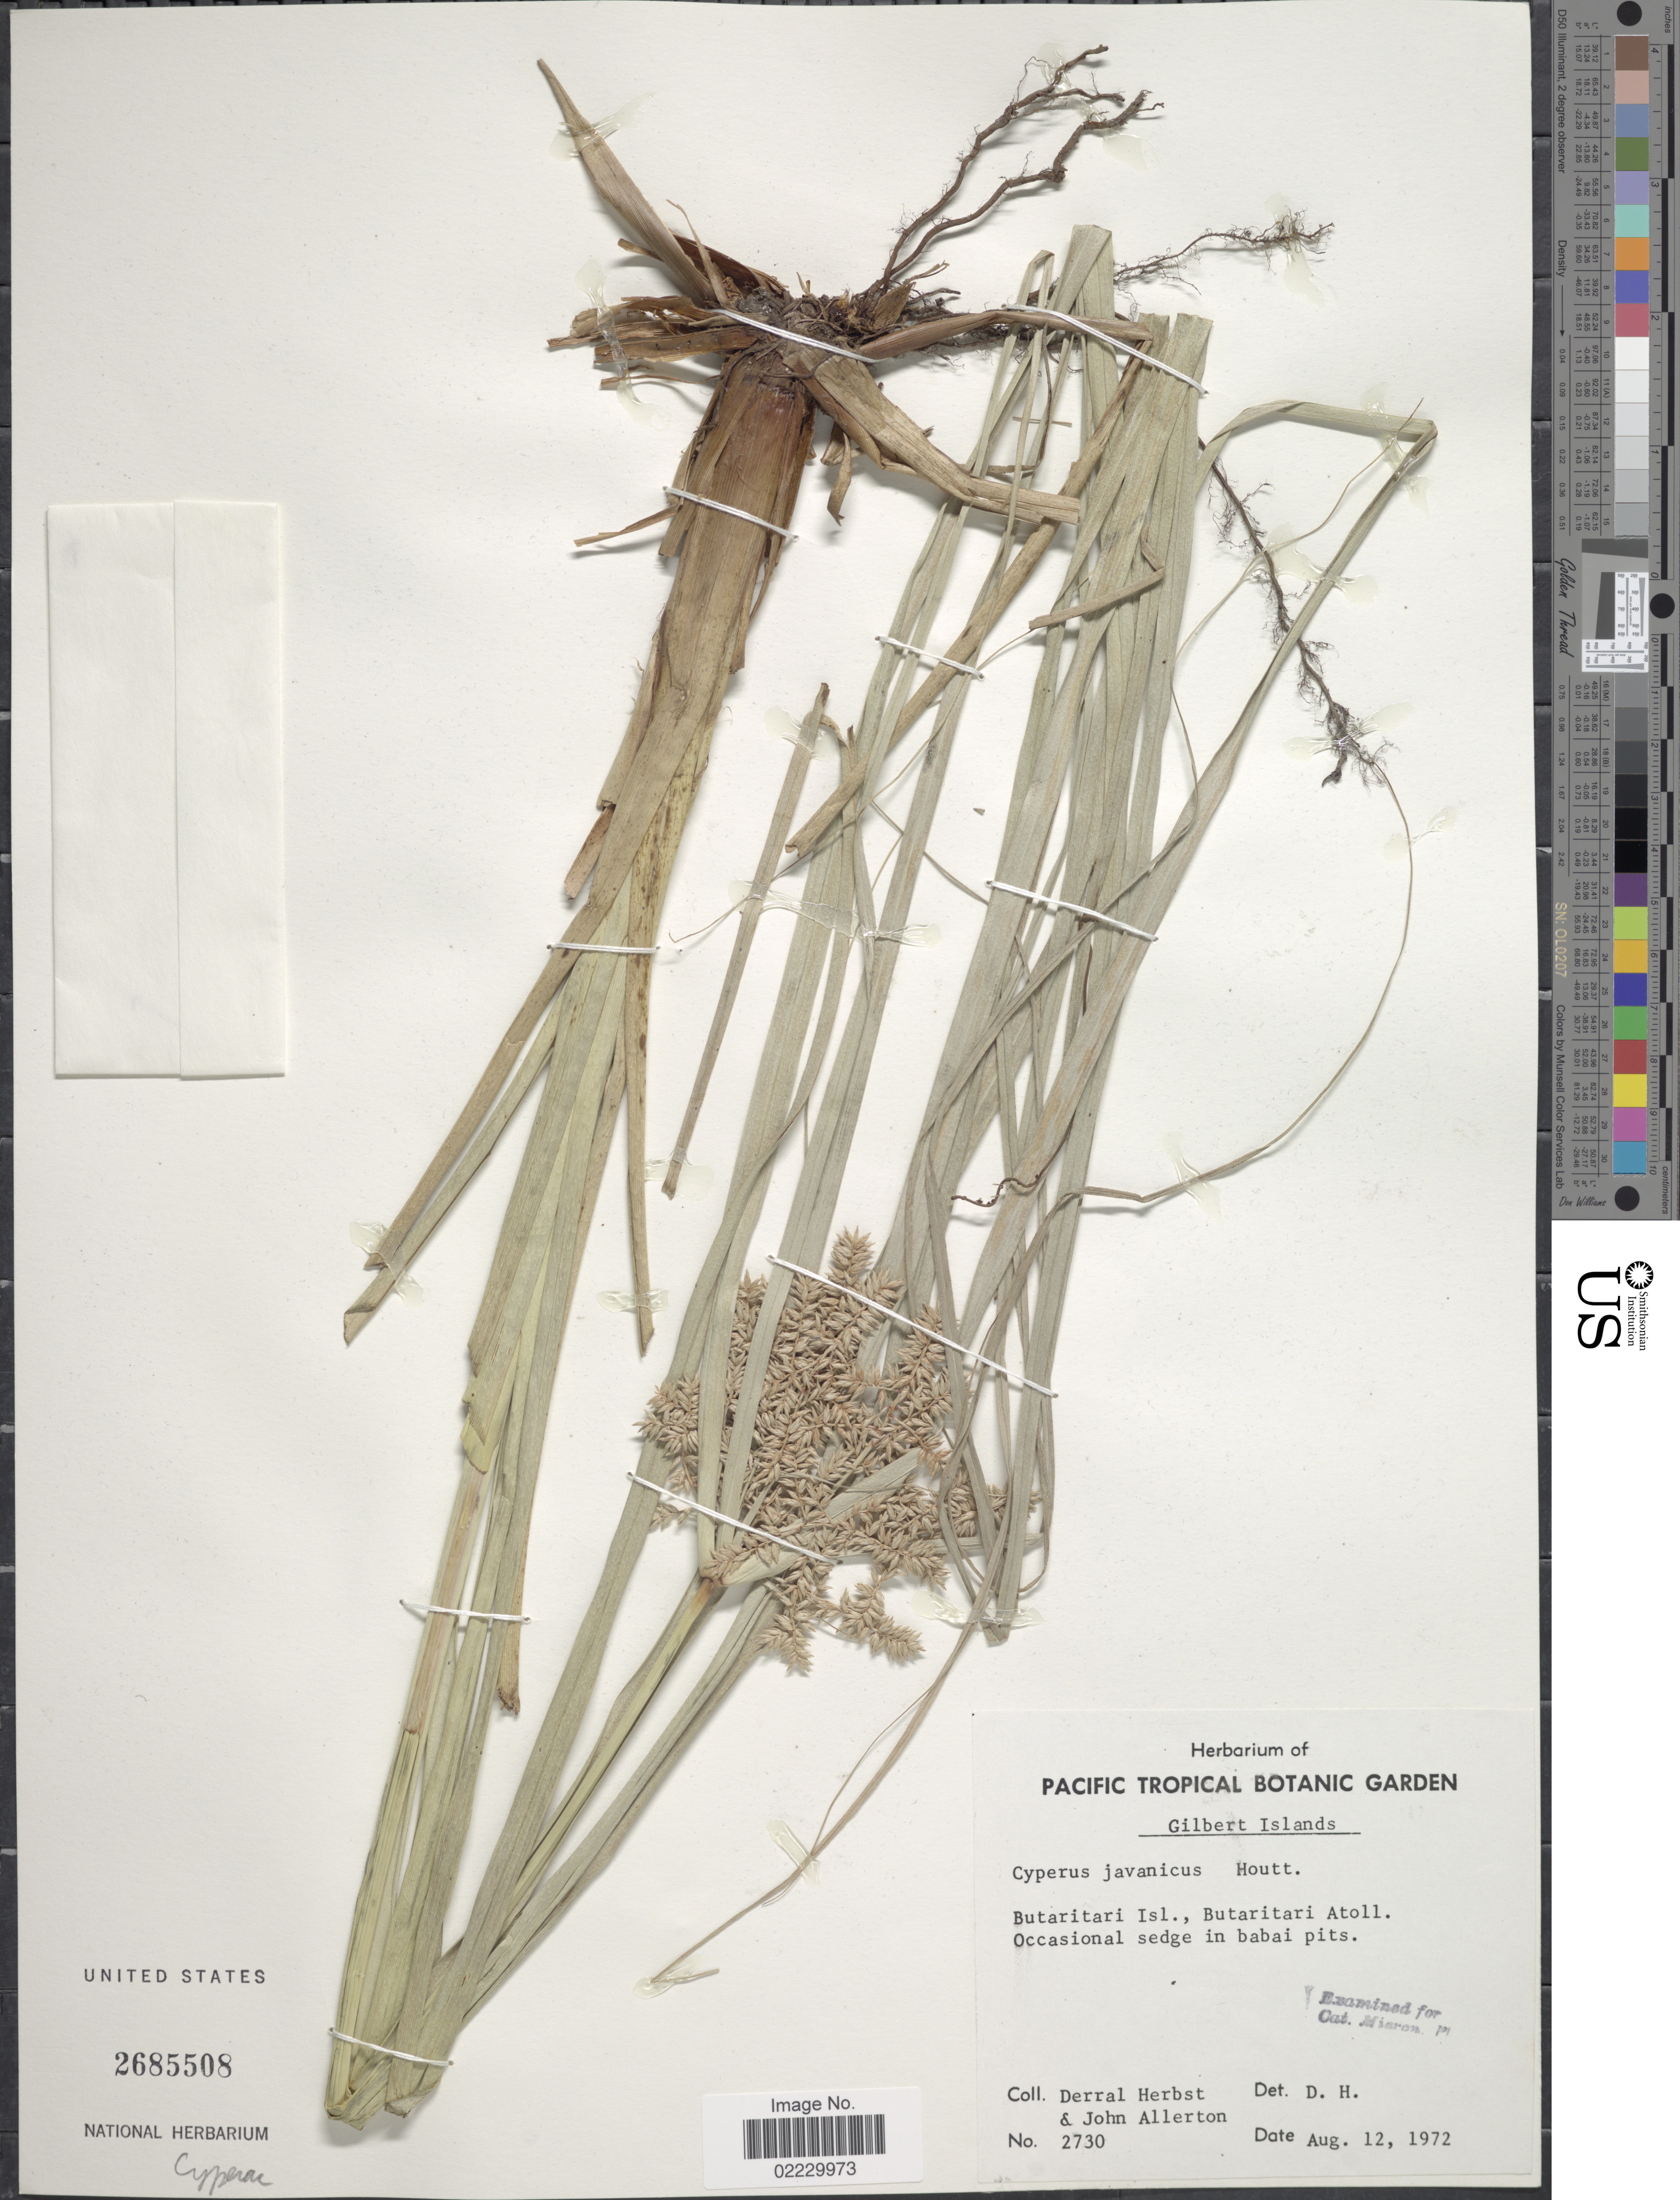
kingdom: Plantae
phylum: Tracheophyta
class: Liliopsida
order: Poales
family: Cyperaceae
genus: Cyperus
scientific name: Cyperus javanicus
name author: Houtt.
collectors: D. R. Herbst & J. Allerton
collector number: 2730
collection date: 1972-08-12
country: Kiribati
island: Butaritari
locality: Gilbert Islands. Butaritari Isl., Butaritari Atoll. sedge in babai pits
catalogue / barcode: US 2685508